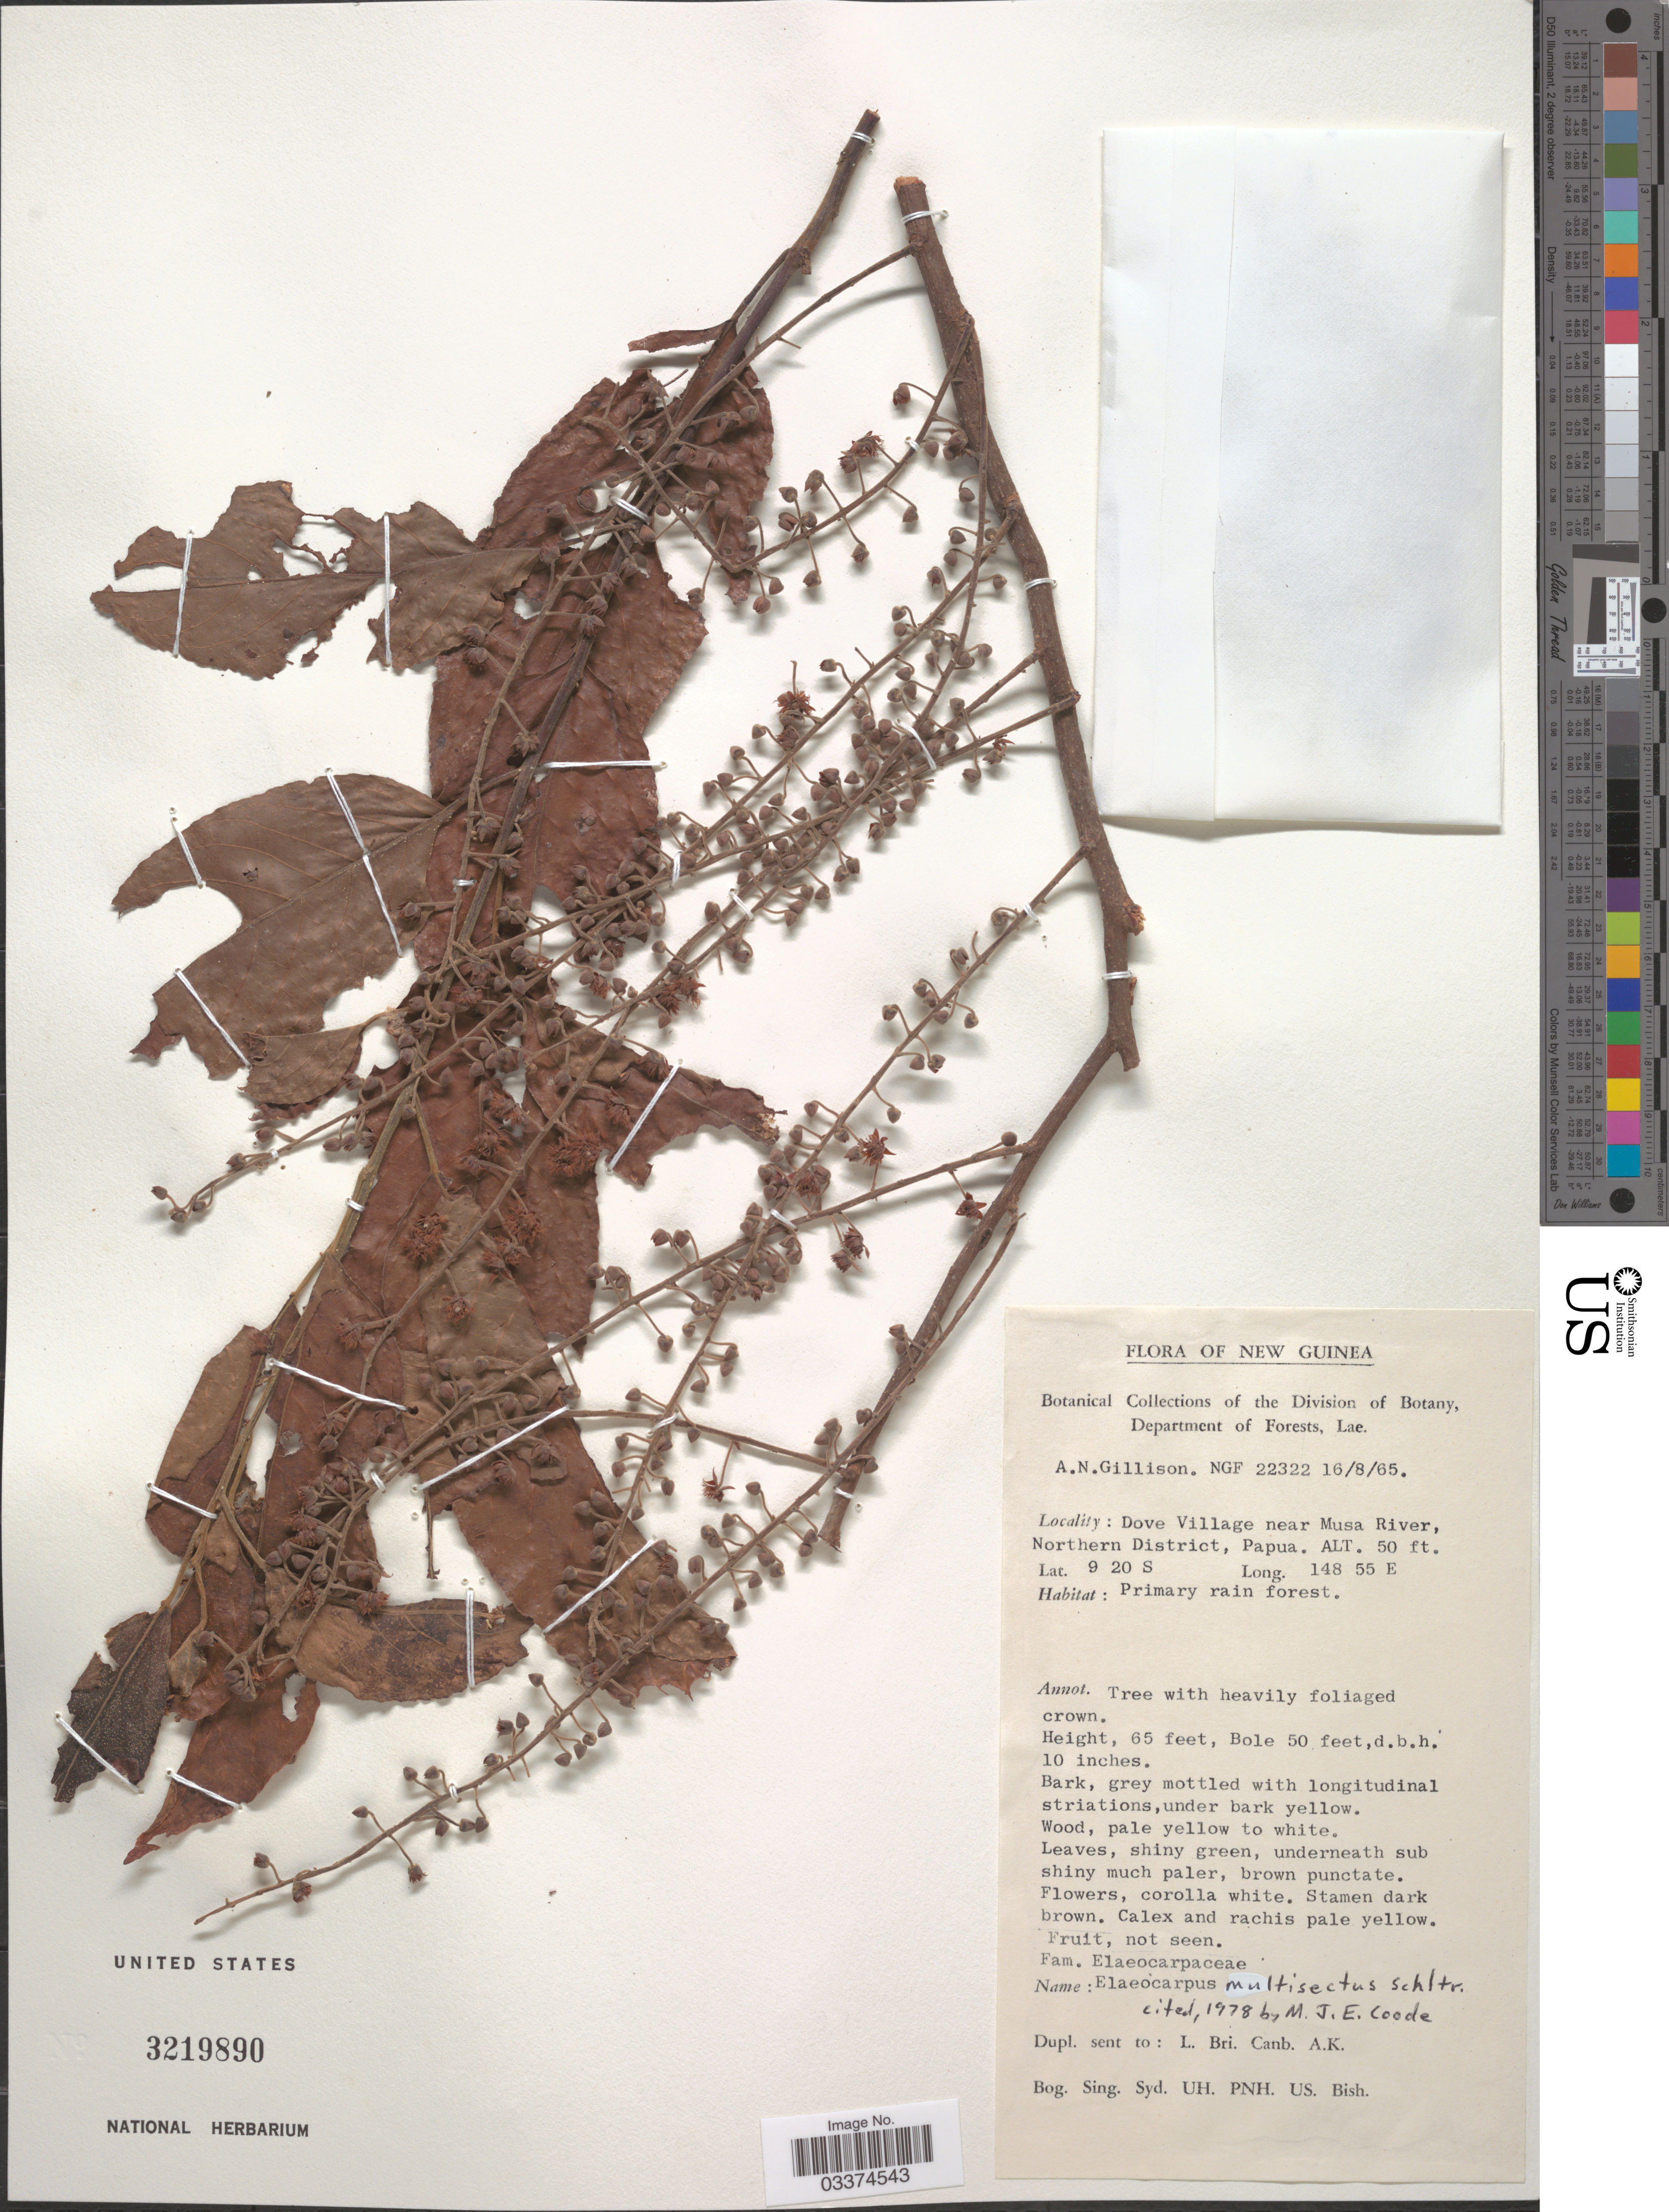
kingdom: Plantae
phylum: Tracheophyta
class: Magnoliopsida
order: Oxalidales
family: Elaeocarpaceae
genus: Elaeocarpus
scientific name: Elaeocarpus multisectus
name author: Schltr.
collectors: A. Gillison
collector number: NGF22322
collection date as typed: Transcribed d/m/y: 16/8/65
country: Papua New Guinea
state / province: Northern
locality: New Guinea, Dove Village near Musa River, Northern District, Papua.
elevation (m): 15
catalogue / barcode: US 3219890